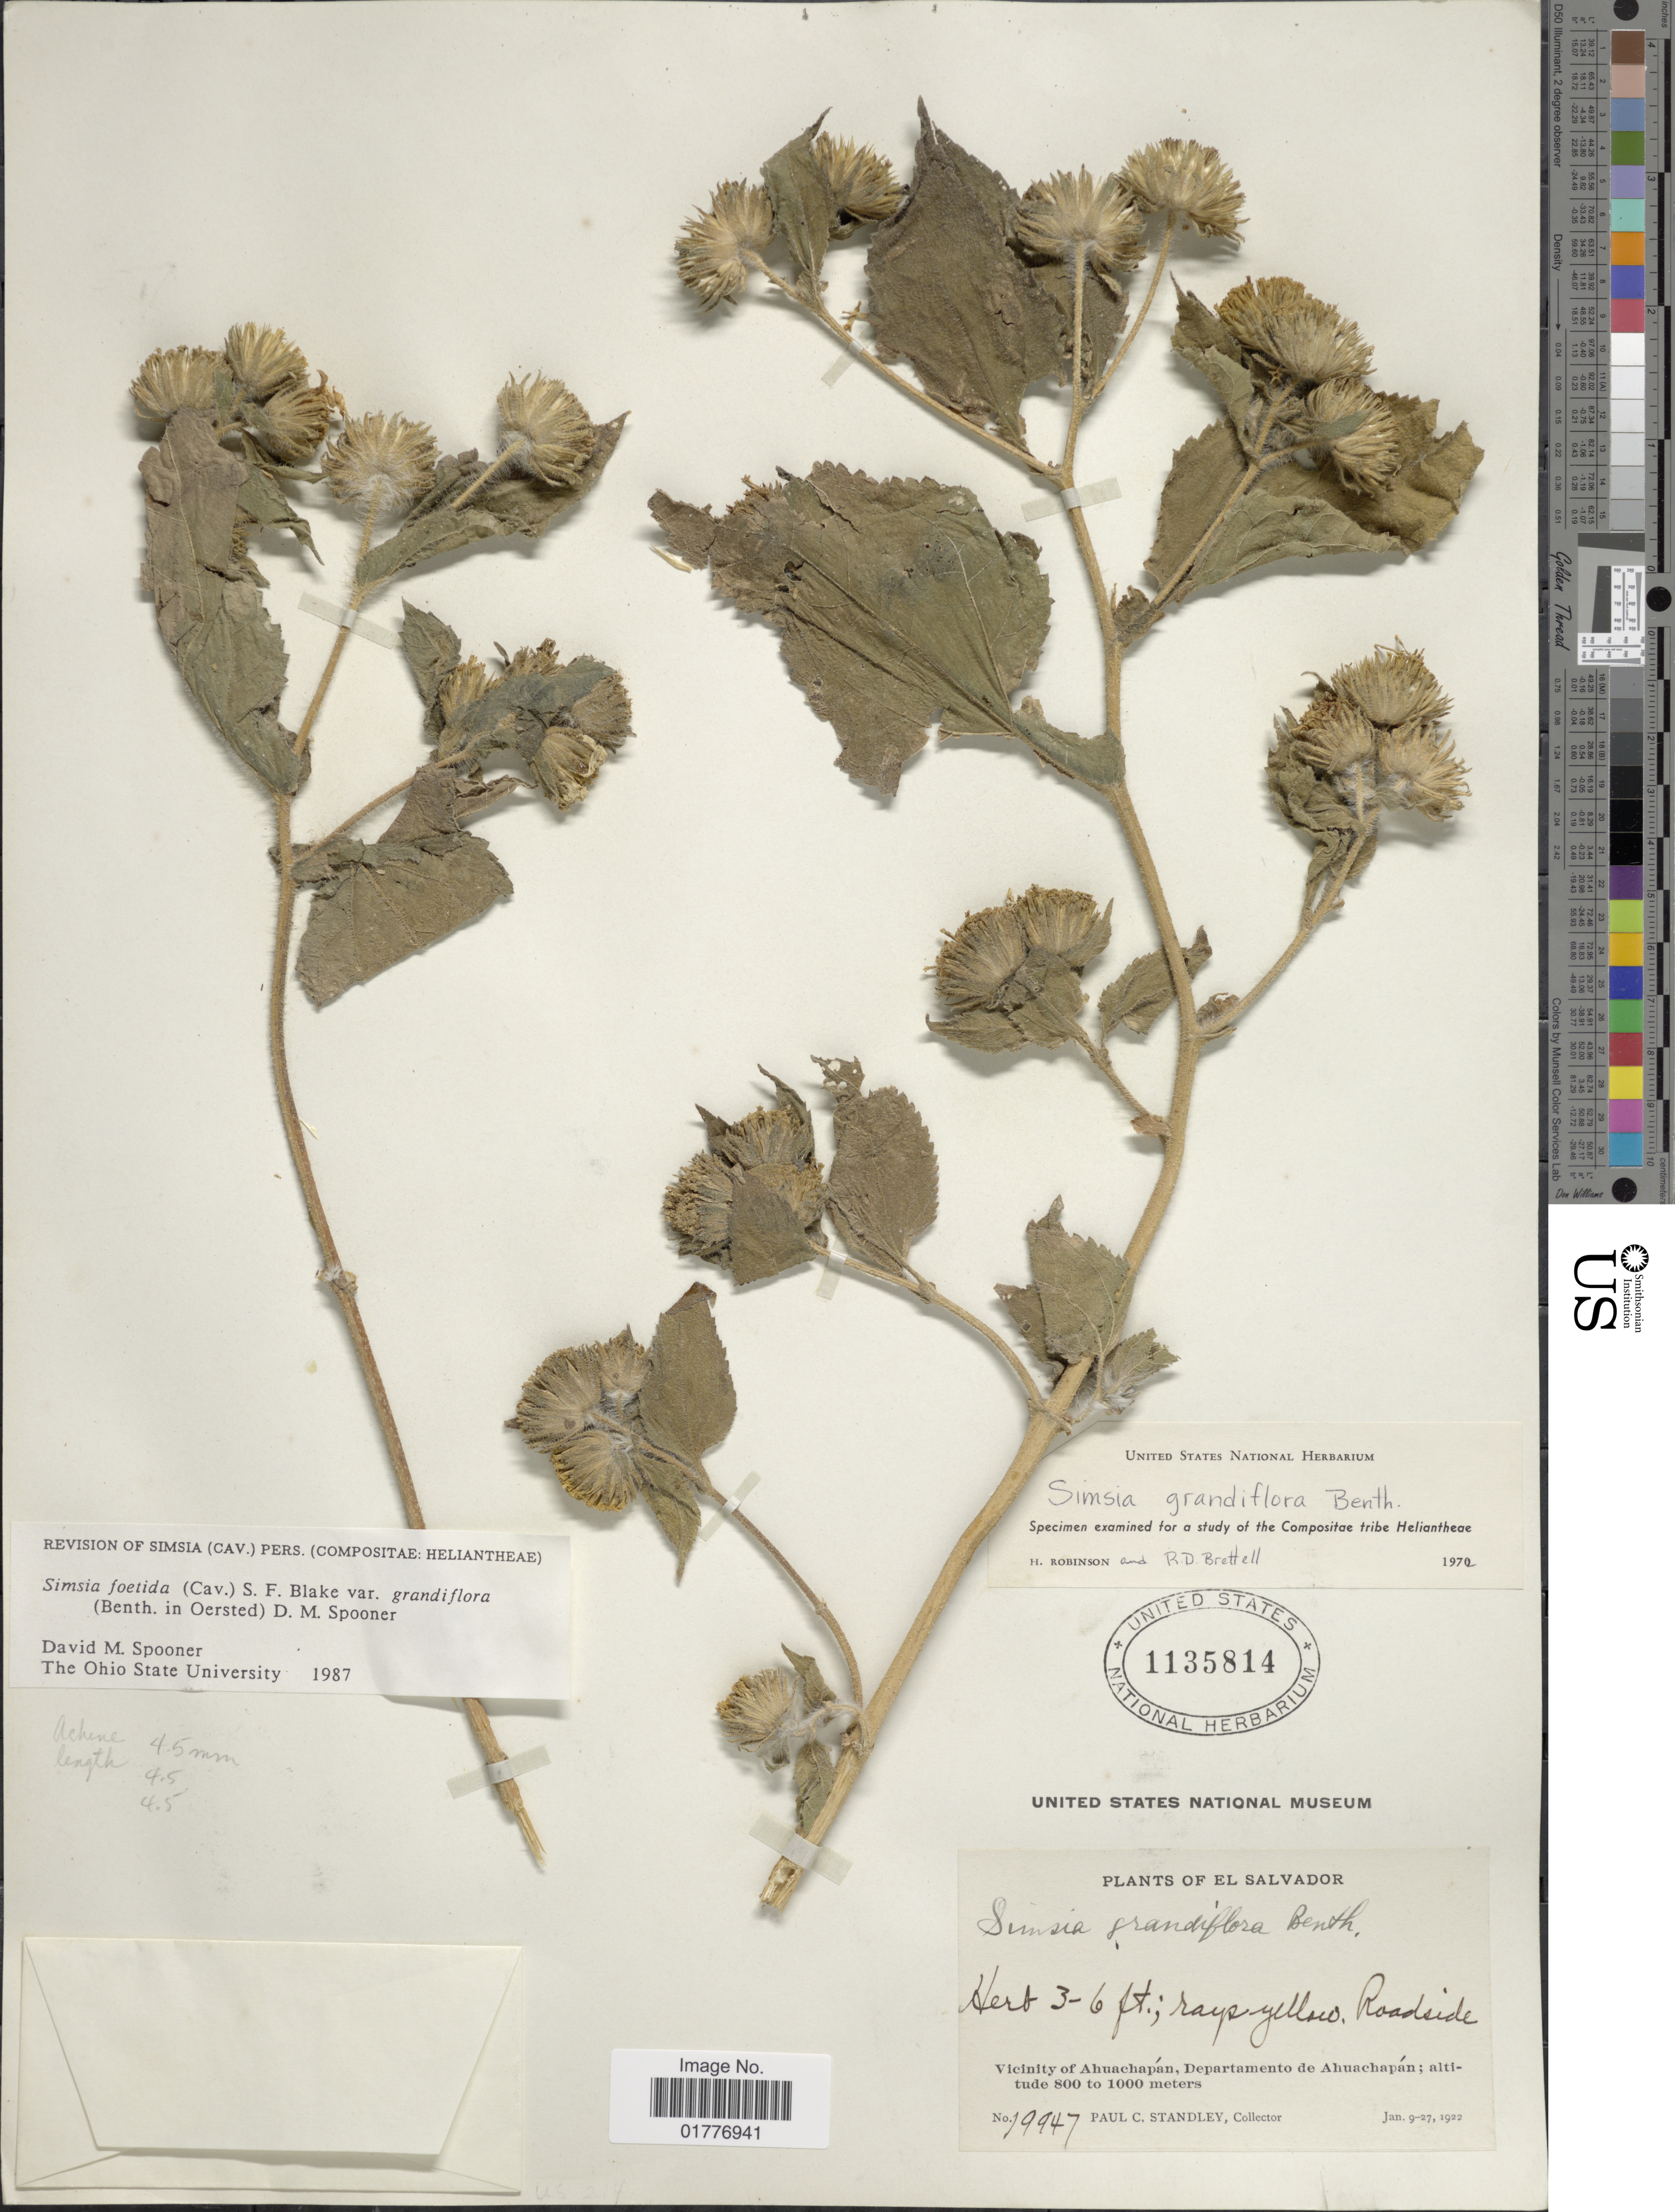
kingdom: Plantae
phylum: Tracheophyta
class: Magnoliopsida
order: Asterales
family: Asteraceae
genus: Simsia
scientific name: Simsia foetida var. grandiflora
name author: (Benth.) D.M. Spooner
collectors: P. C. Standley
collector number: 19947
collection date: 1922-01-09/1922-01-27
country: El Salvador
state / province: Ahuachapan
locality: Vicinity of Ahuachapan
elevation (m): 800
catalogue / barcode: US 1135814